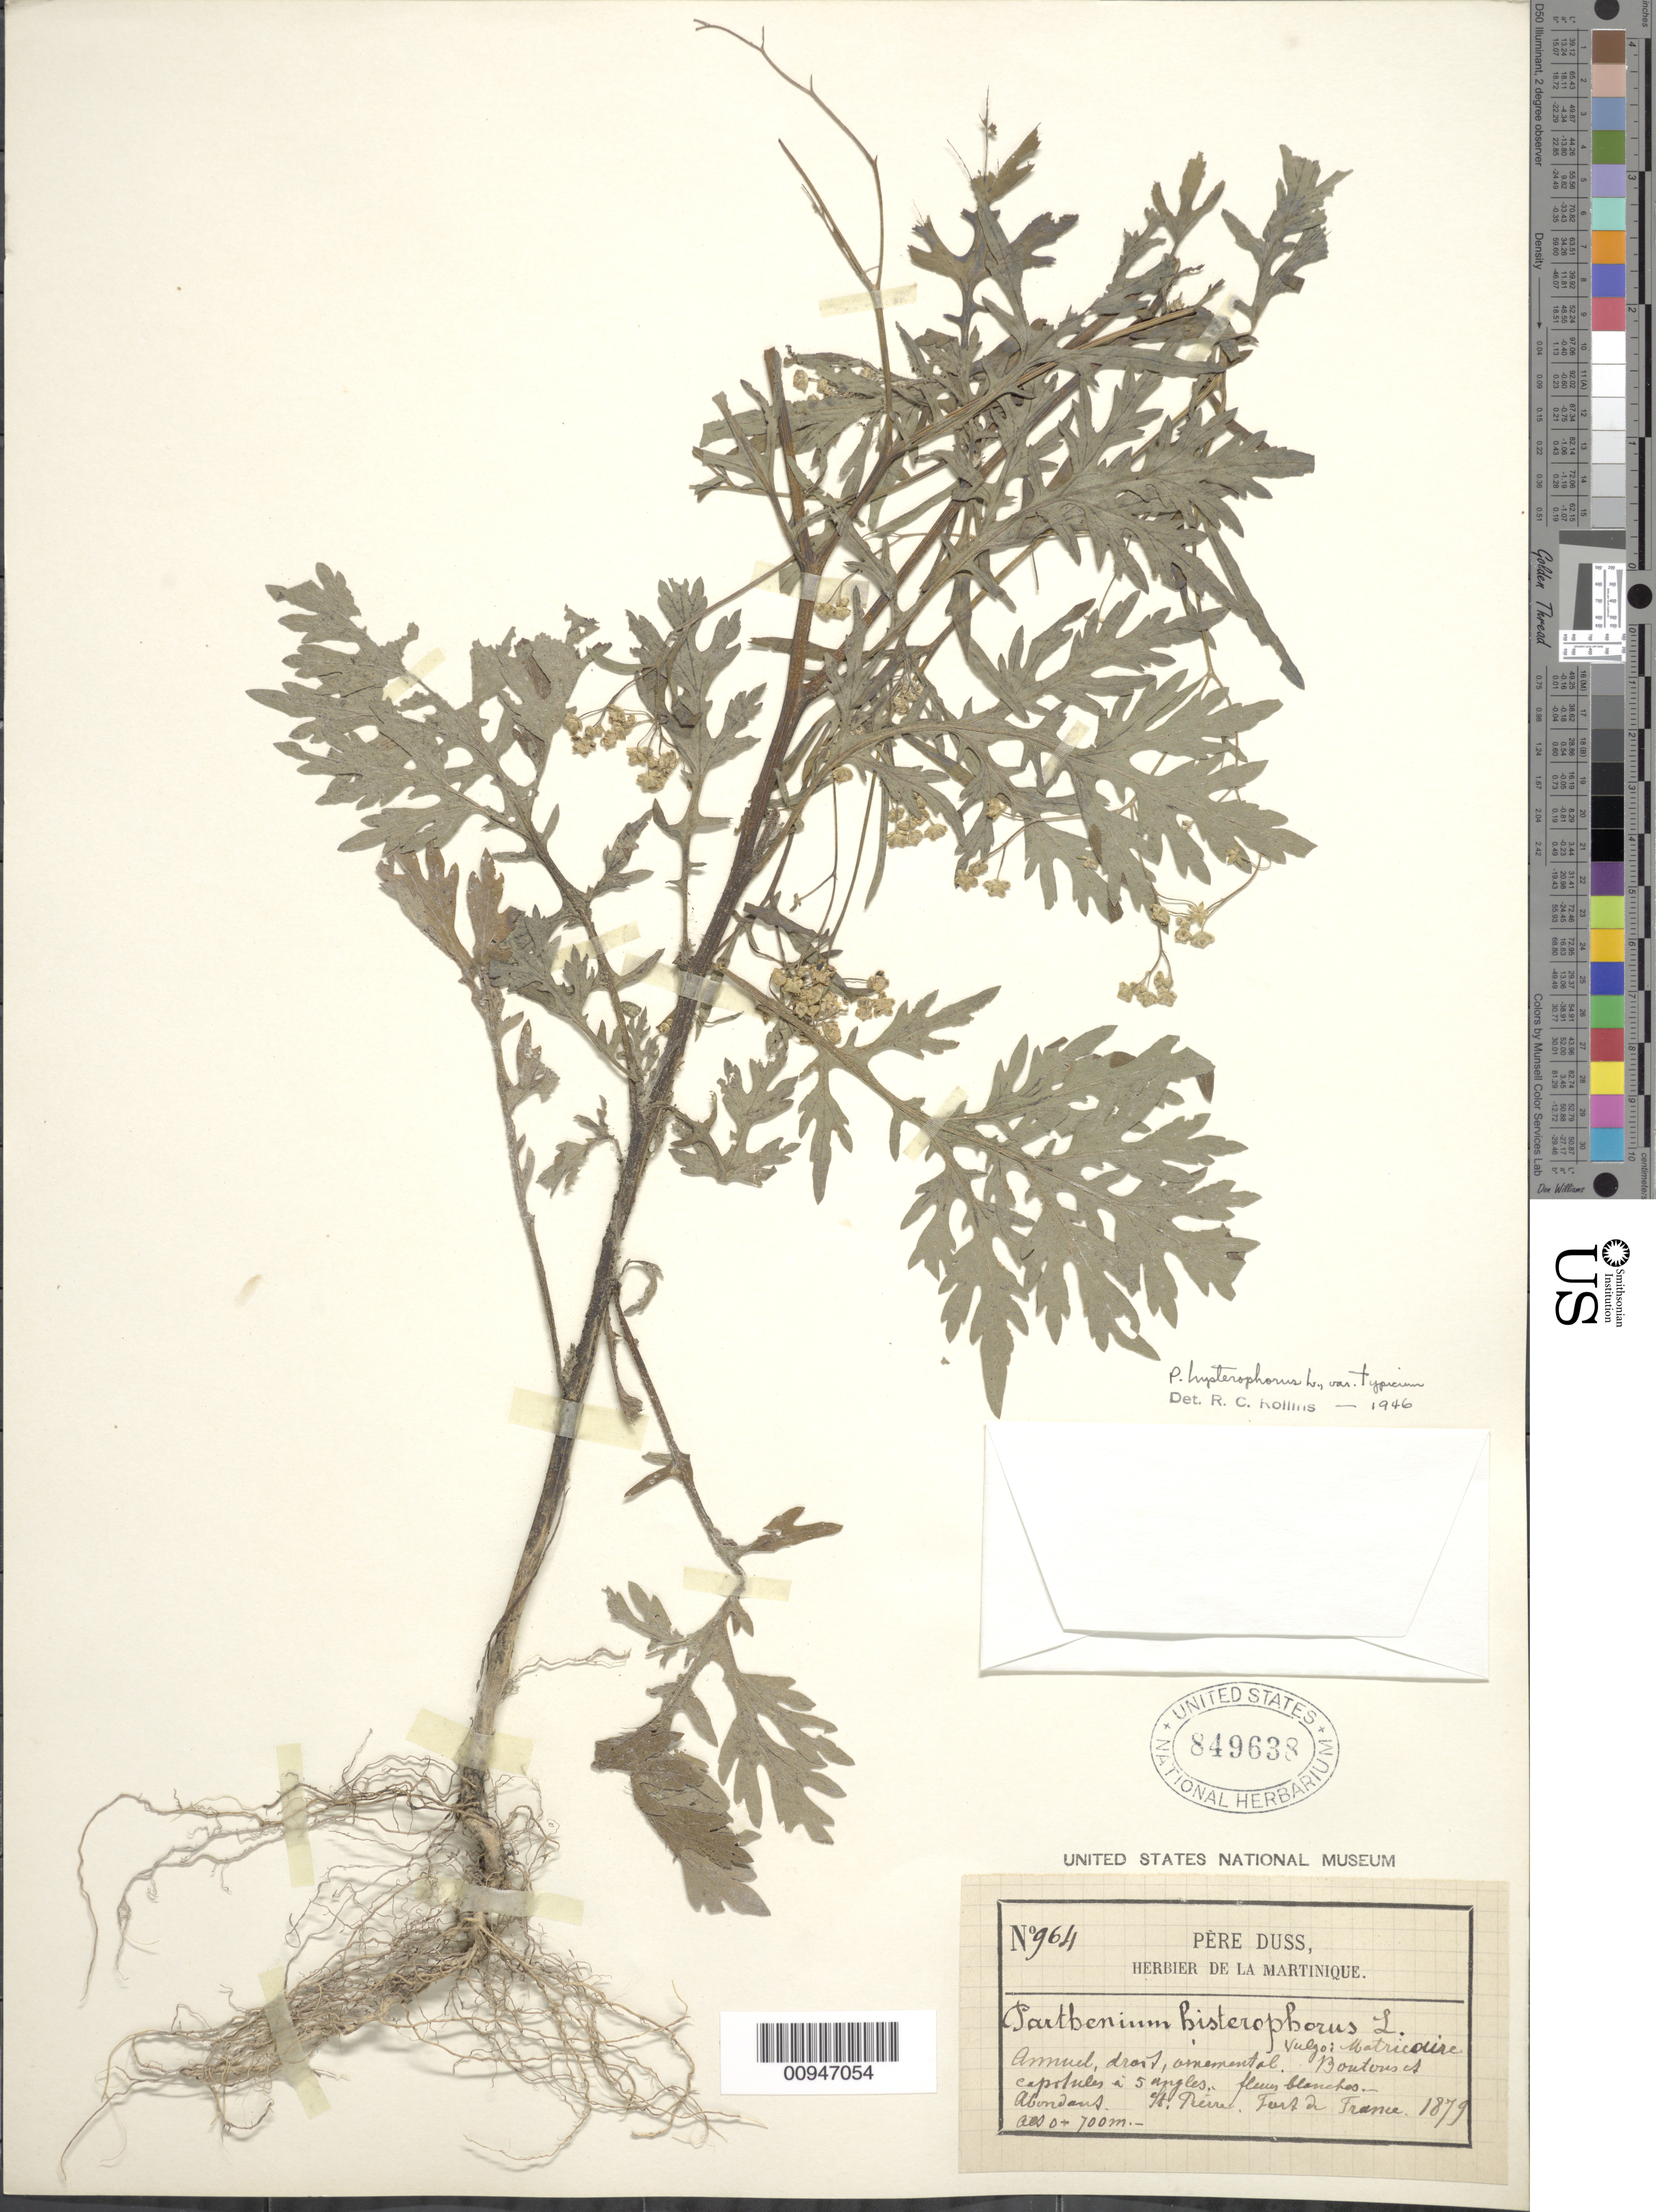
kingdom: Plantae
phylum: Tracheophyta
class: Magnoliopsida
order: Asterales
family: Asteraceae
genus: Parthenium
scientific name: Parthenium hysterophorus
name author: L.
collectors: Père Duss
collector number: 964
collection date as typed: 1879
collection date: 1879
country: Martinique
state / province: Fort-de-France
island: Martinique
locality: St. Pierre, Fort de France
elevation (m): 0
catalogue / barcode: US 849638